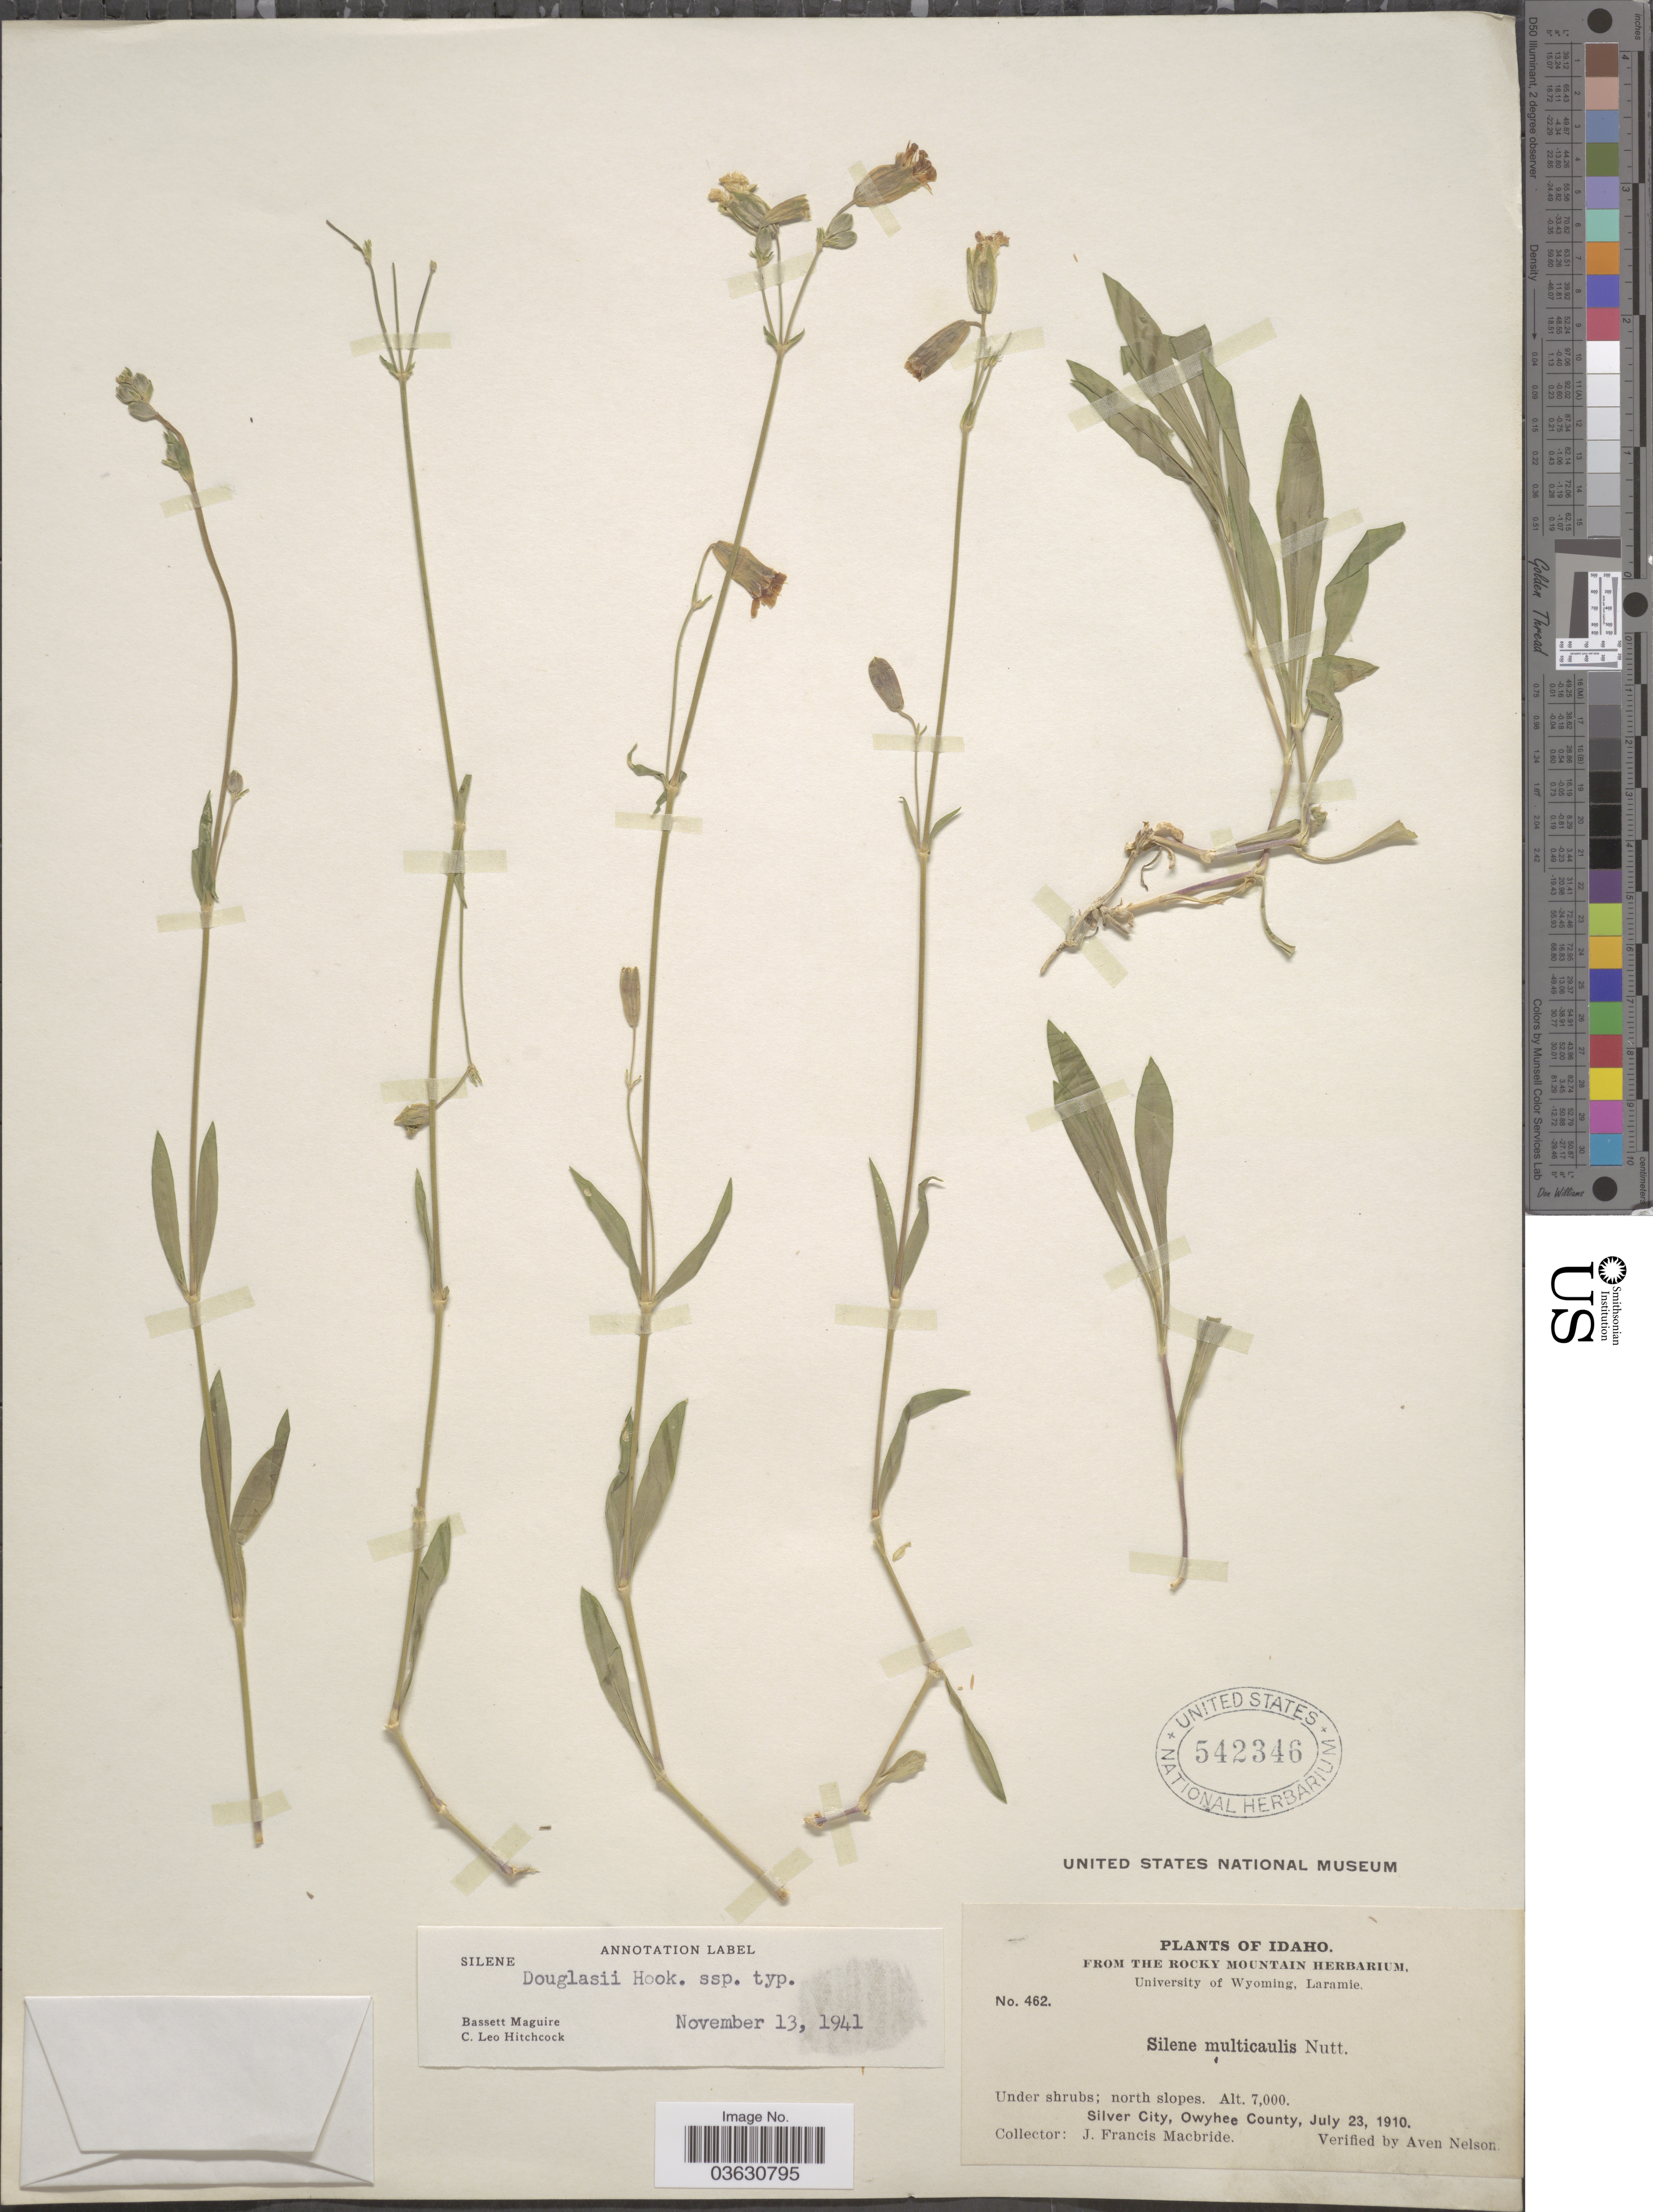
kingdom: Plantae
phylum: Tracheophyta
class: Magnoliopsida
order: Caryophyllales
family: Caryophyllaceae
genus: Silene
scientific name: Silene douglasii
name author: Hook.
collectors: J. F. Macbride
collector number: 462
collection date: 1910-07-23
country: United States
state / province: Idaho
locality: North slopes. Silver City, Owyhee County.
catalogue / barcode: US 542346